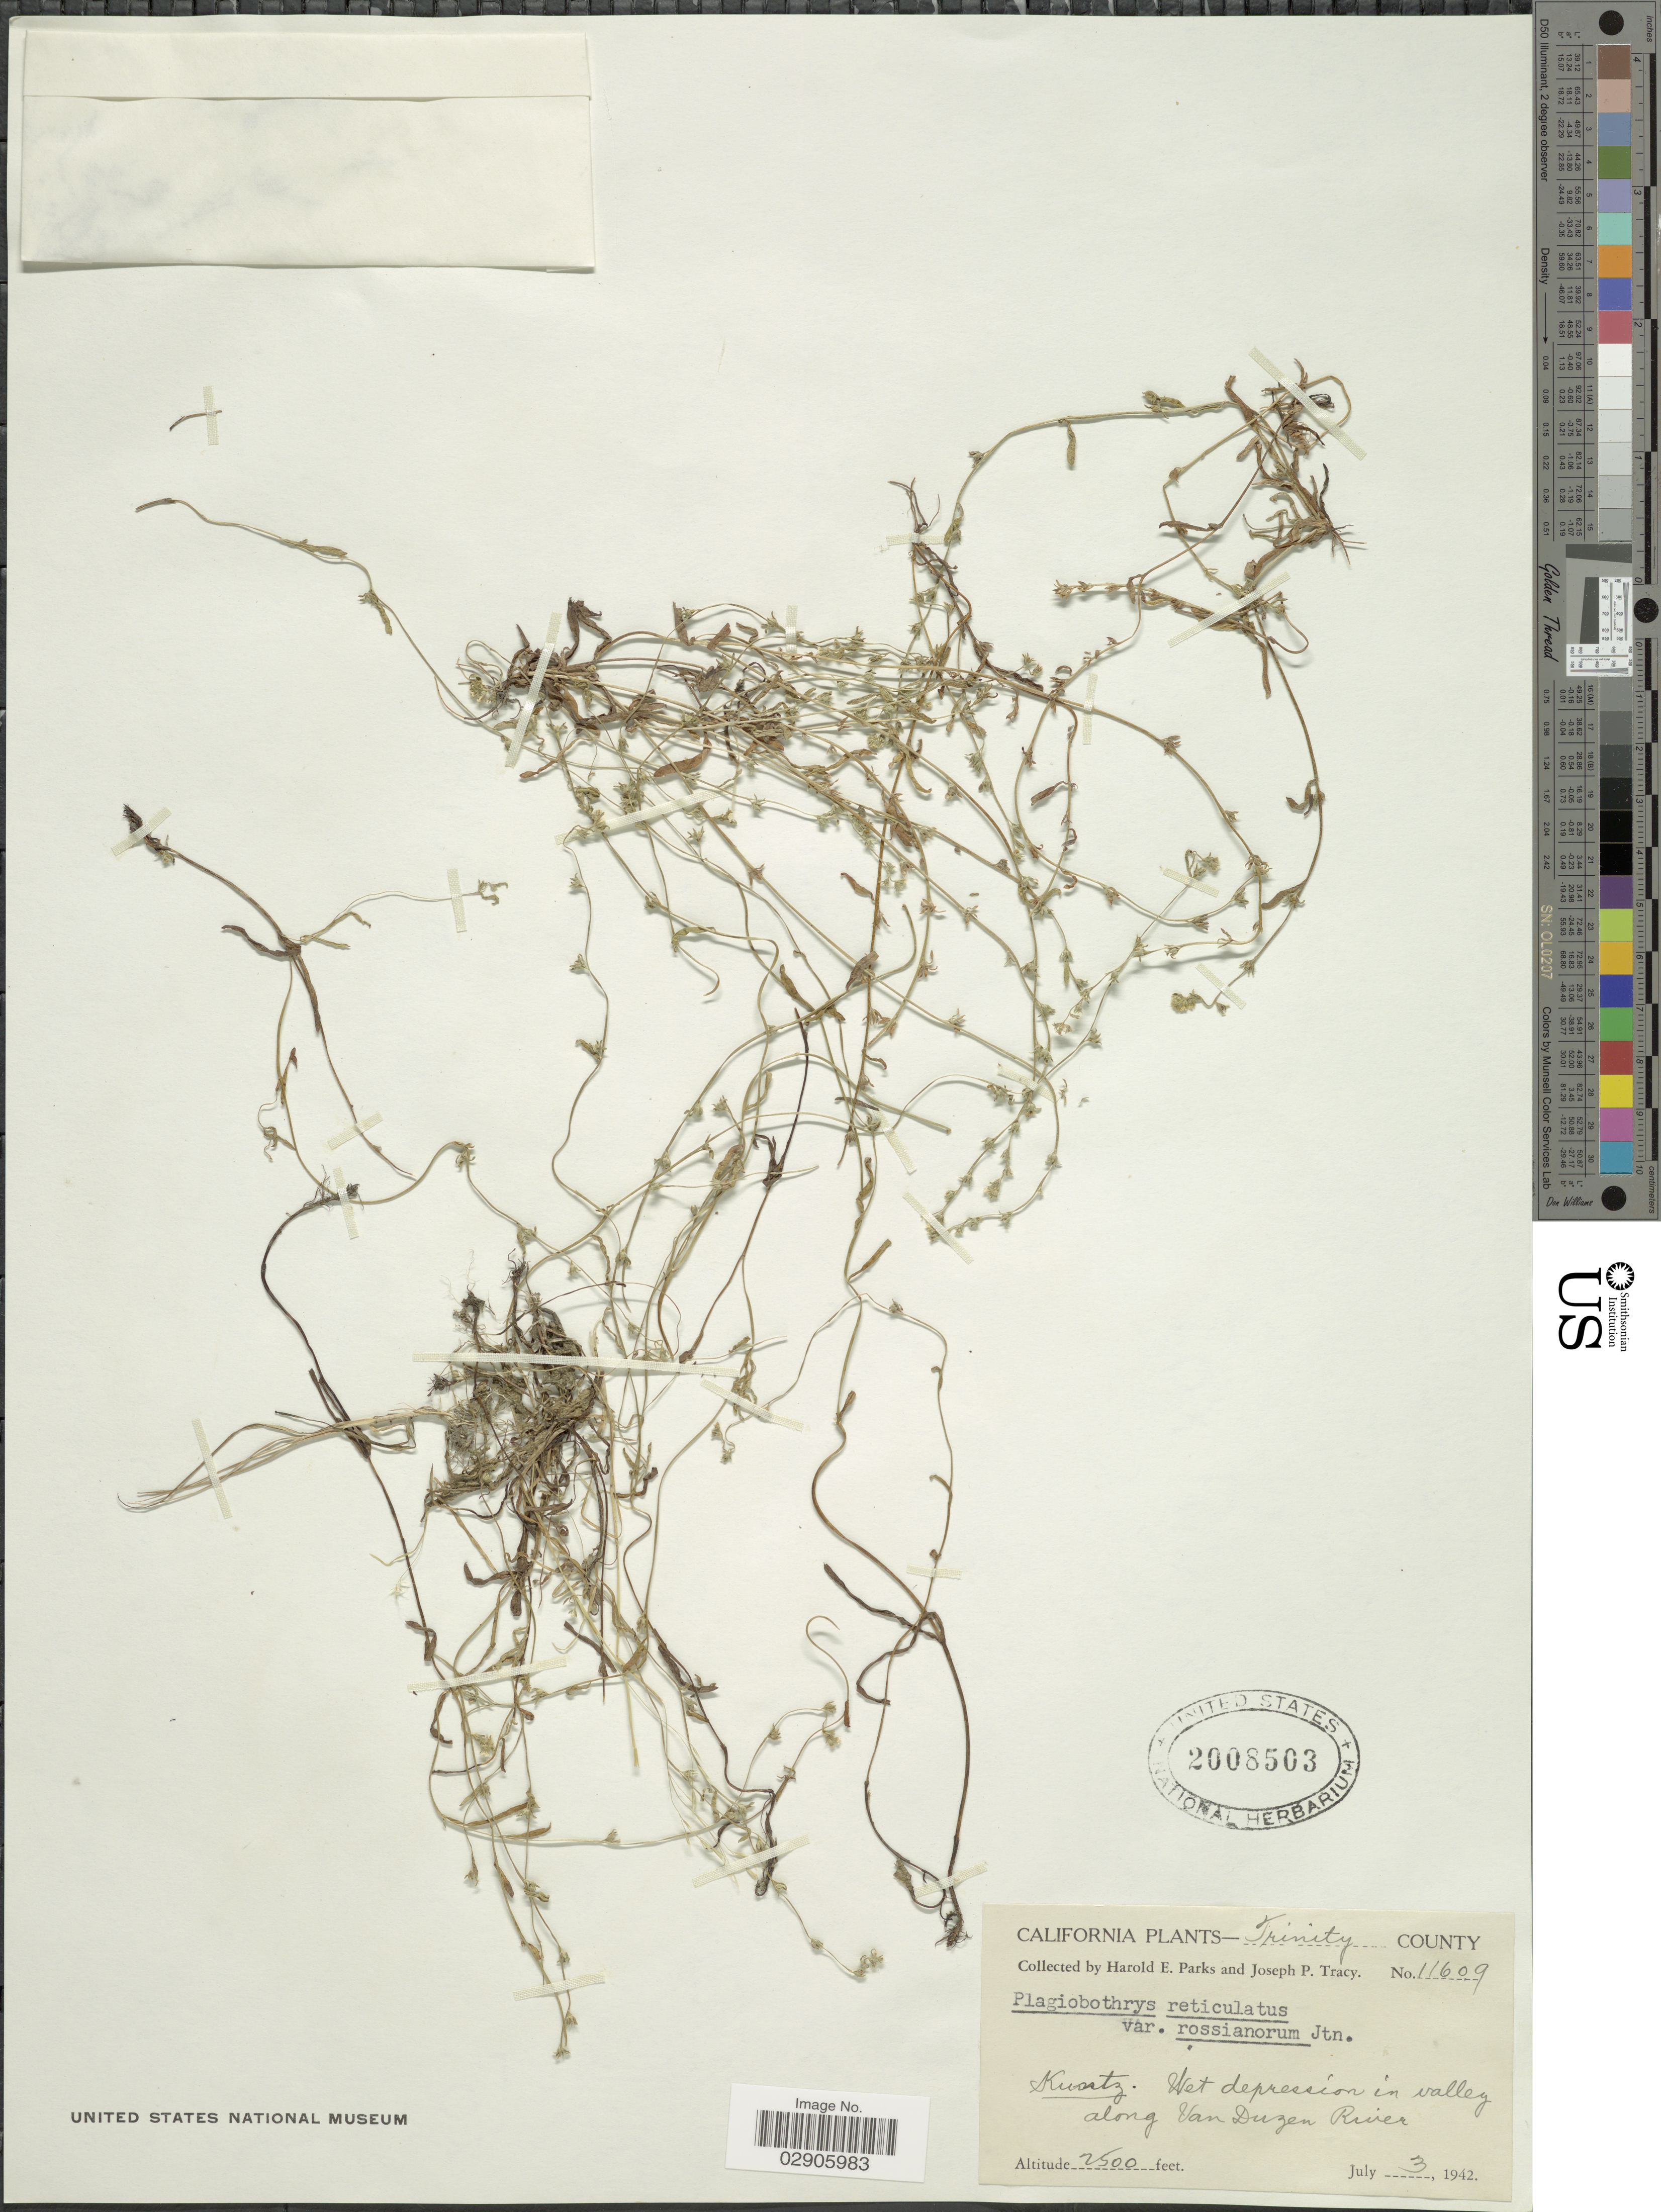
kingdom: Plantae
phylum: Tracheophyta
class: Magnoliopsida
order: Boraginales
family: Boraginaceae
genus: Plagiobothrys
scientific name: Plagiobothrys reticulatus var. rossianorum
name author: I.M. Johnst.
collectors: H. E. Parks & J. Tracy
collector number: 11609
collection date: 1942-07-03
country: United States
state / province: California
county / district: Trinity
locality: Trinity County, Wet depression in valley along Van Duzen River.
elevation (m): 762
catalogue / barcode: US 2008503